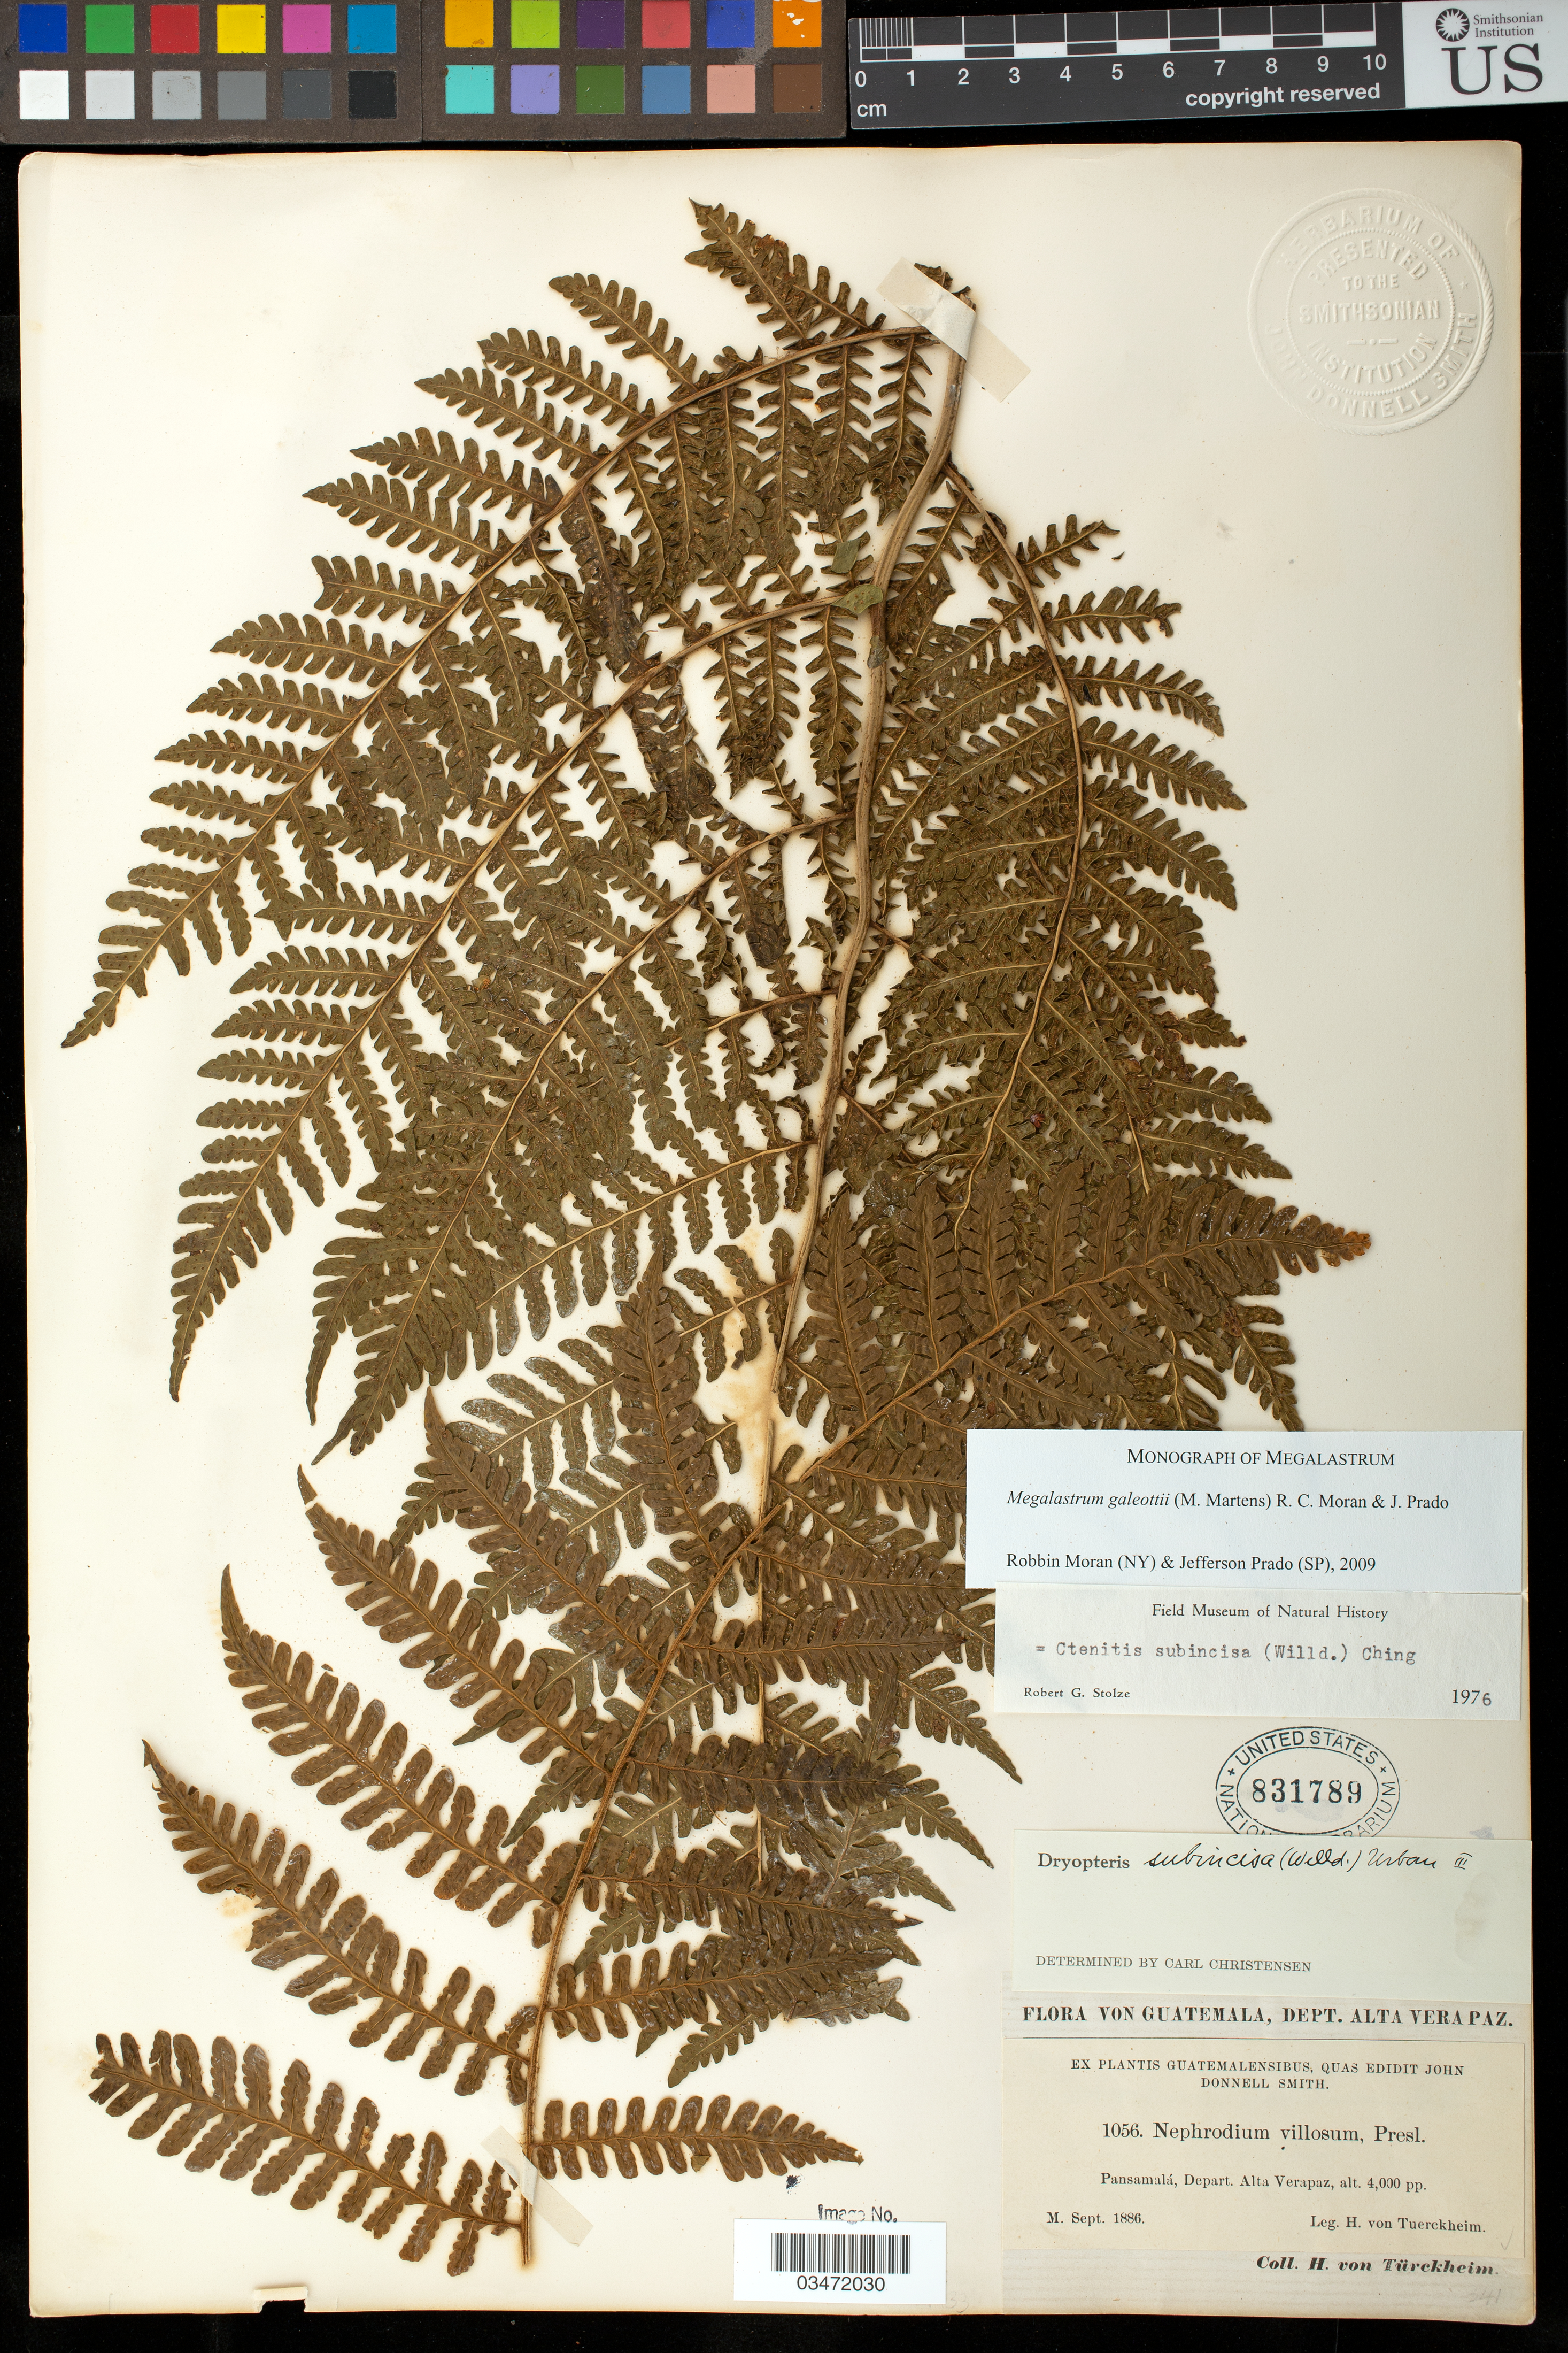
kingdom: Plantae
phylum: Tracheophyta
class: Polypodiopsida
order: Polypodiales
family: Dryopteridaceae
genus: Megalastrum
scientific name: Megalastrum galeottii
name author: (M. Martens) R.C. Moran & J. Prado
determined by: Moran, R. C.; Prado, J.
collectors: H. von Türckheim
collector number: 1056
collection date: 1886-09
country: Guatemala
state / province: Alta Verapaz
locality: Pansamalá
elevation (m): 1219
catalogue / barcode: US 831789